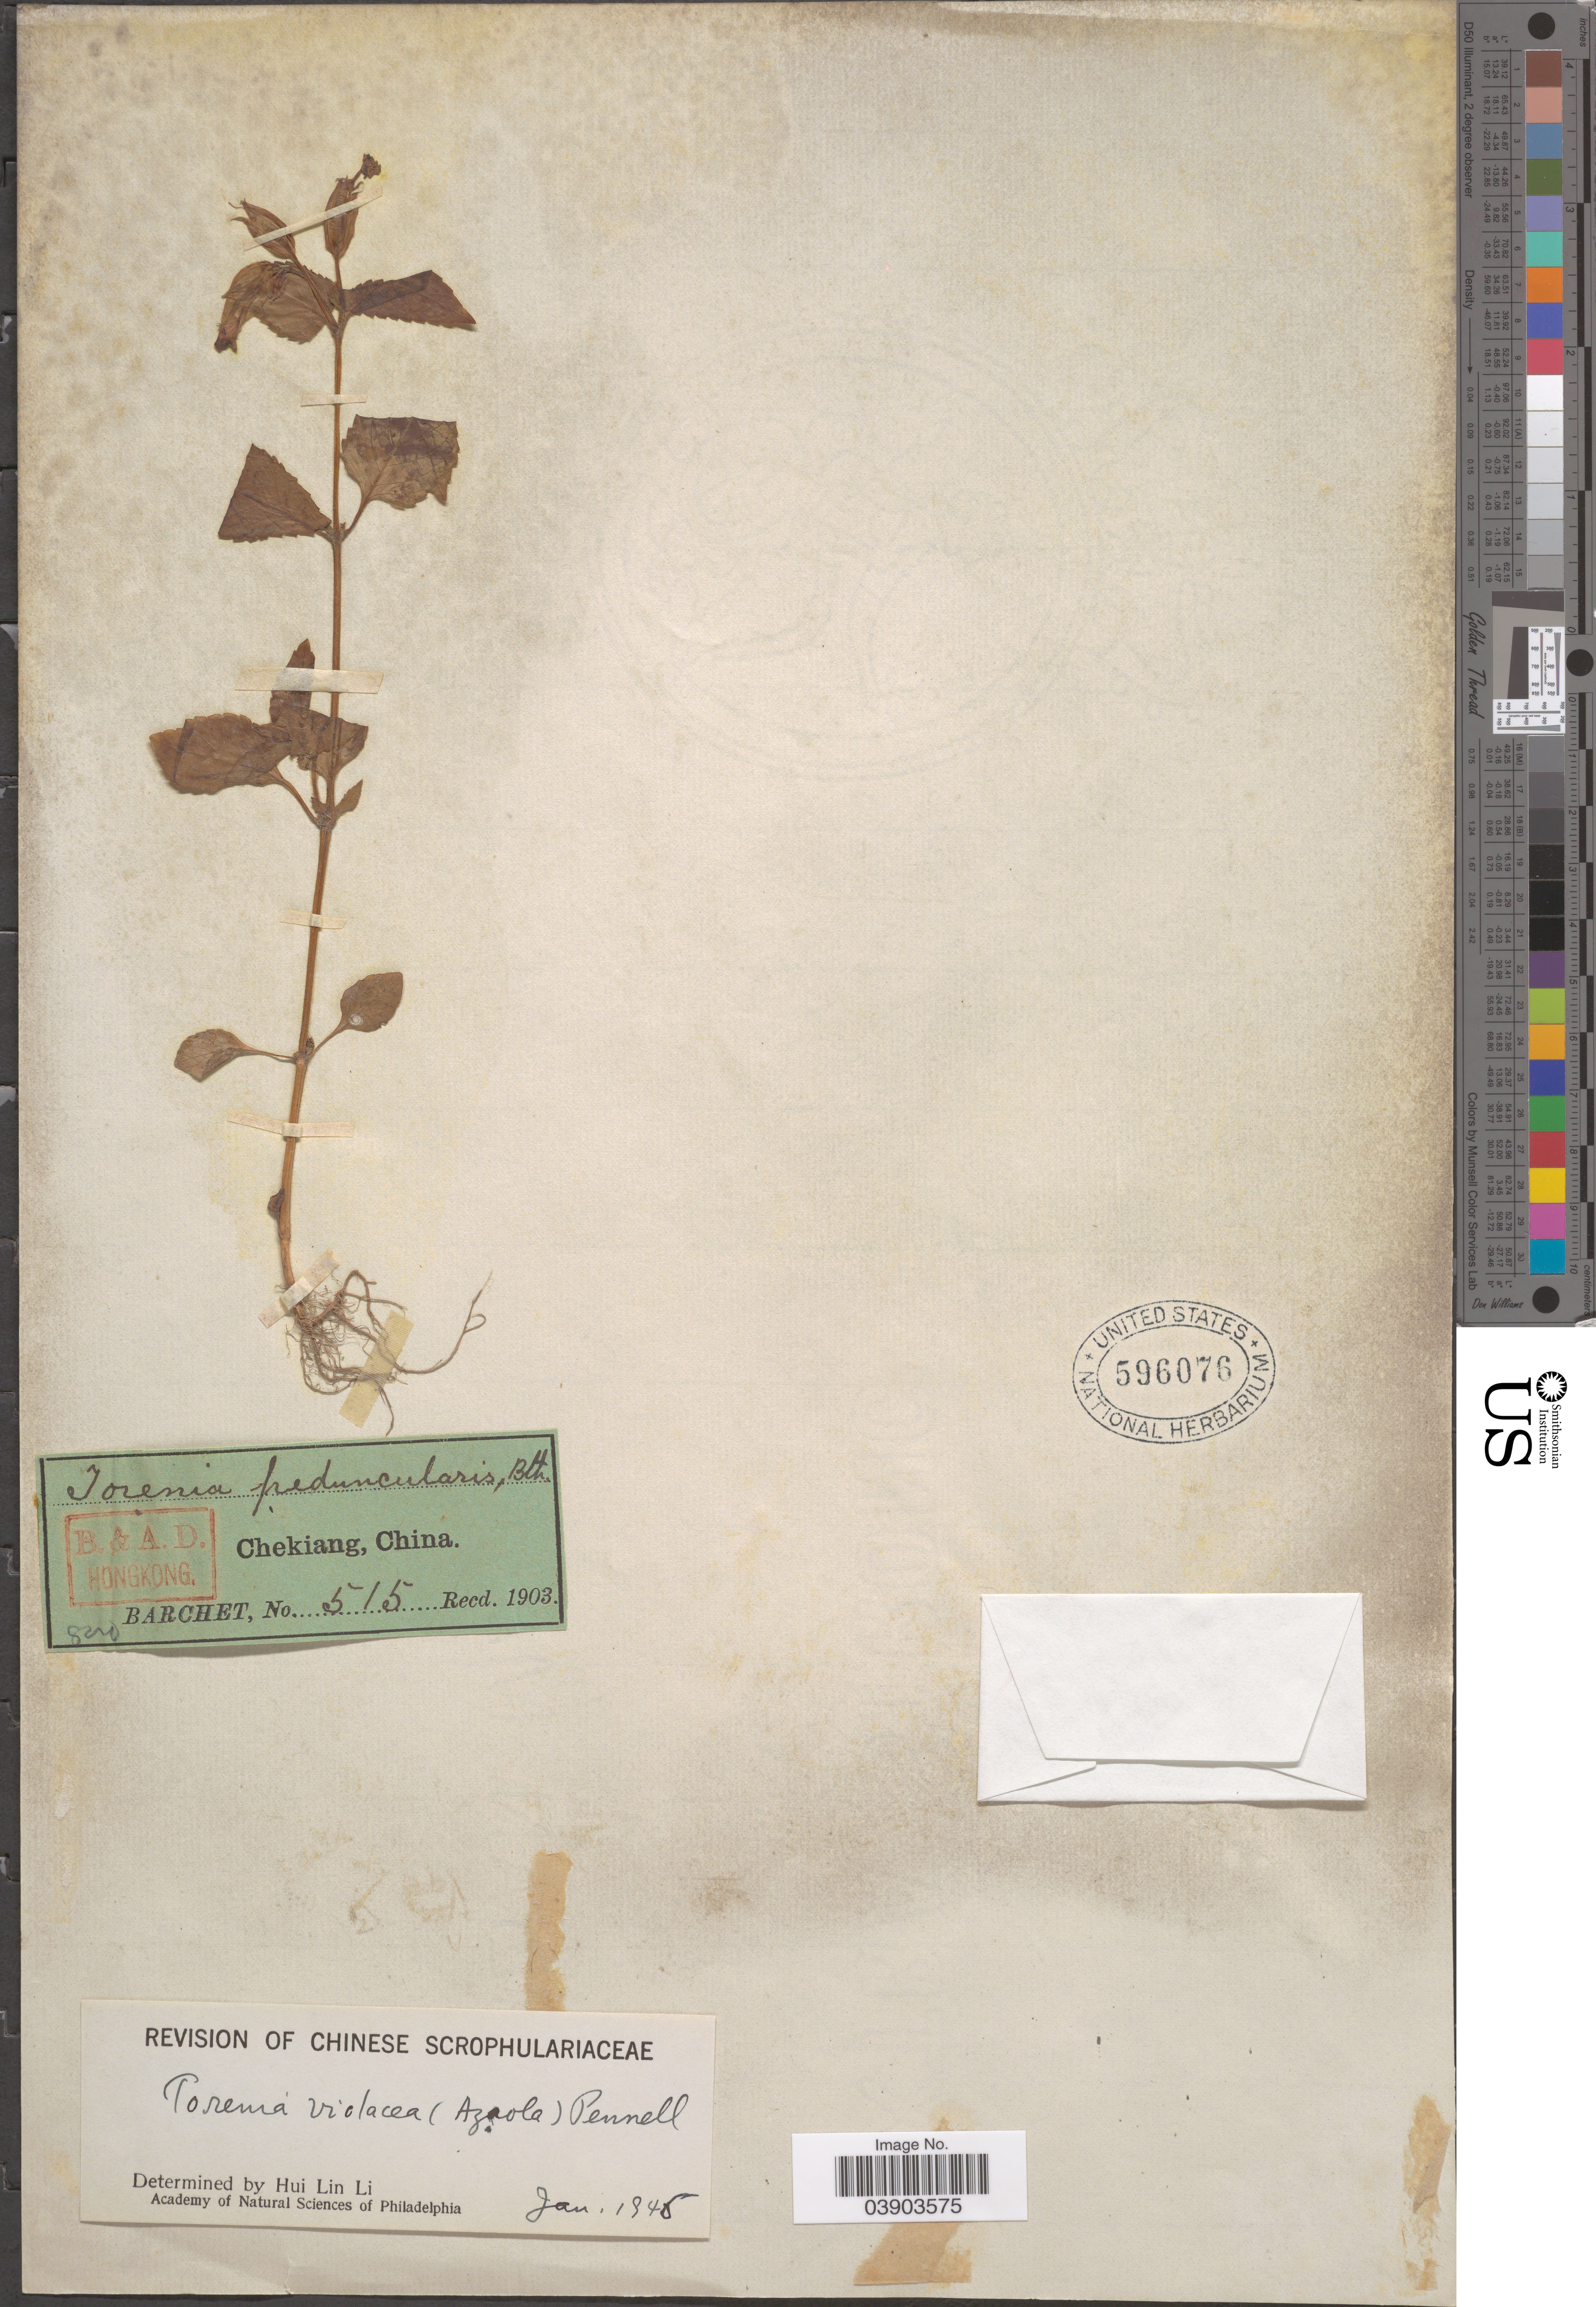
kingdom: Plantae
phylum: Tracheophyta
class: Magnoliopsida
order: Lamiales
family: Linderniaceae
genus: Torenia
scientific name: Torenia violacea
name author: (Azaola ex Blanco) Pennell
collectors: Barchet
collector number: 515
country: China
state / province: Zhejiang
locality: Chekiang.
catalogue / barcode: US 596076